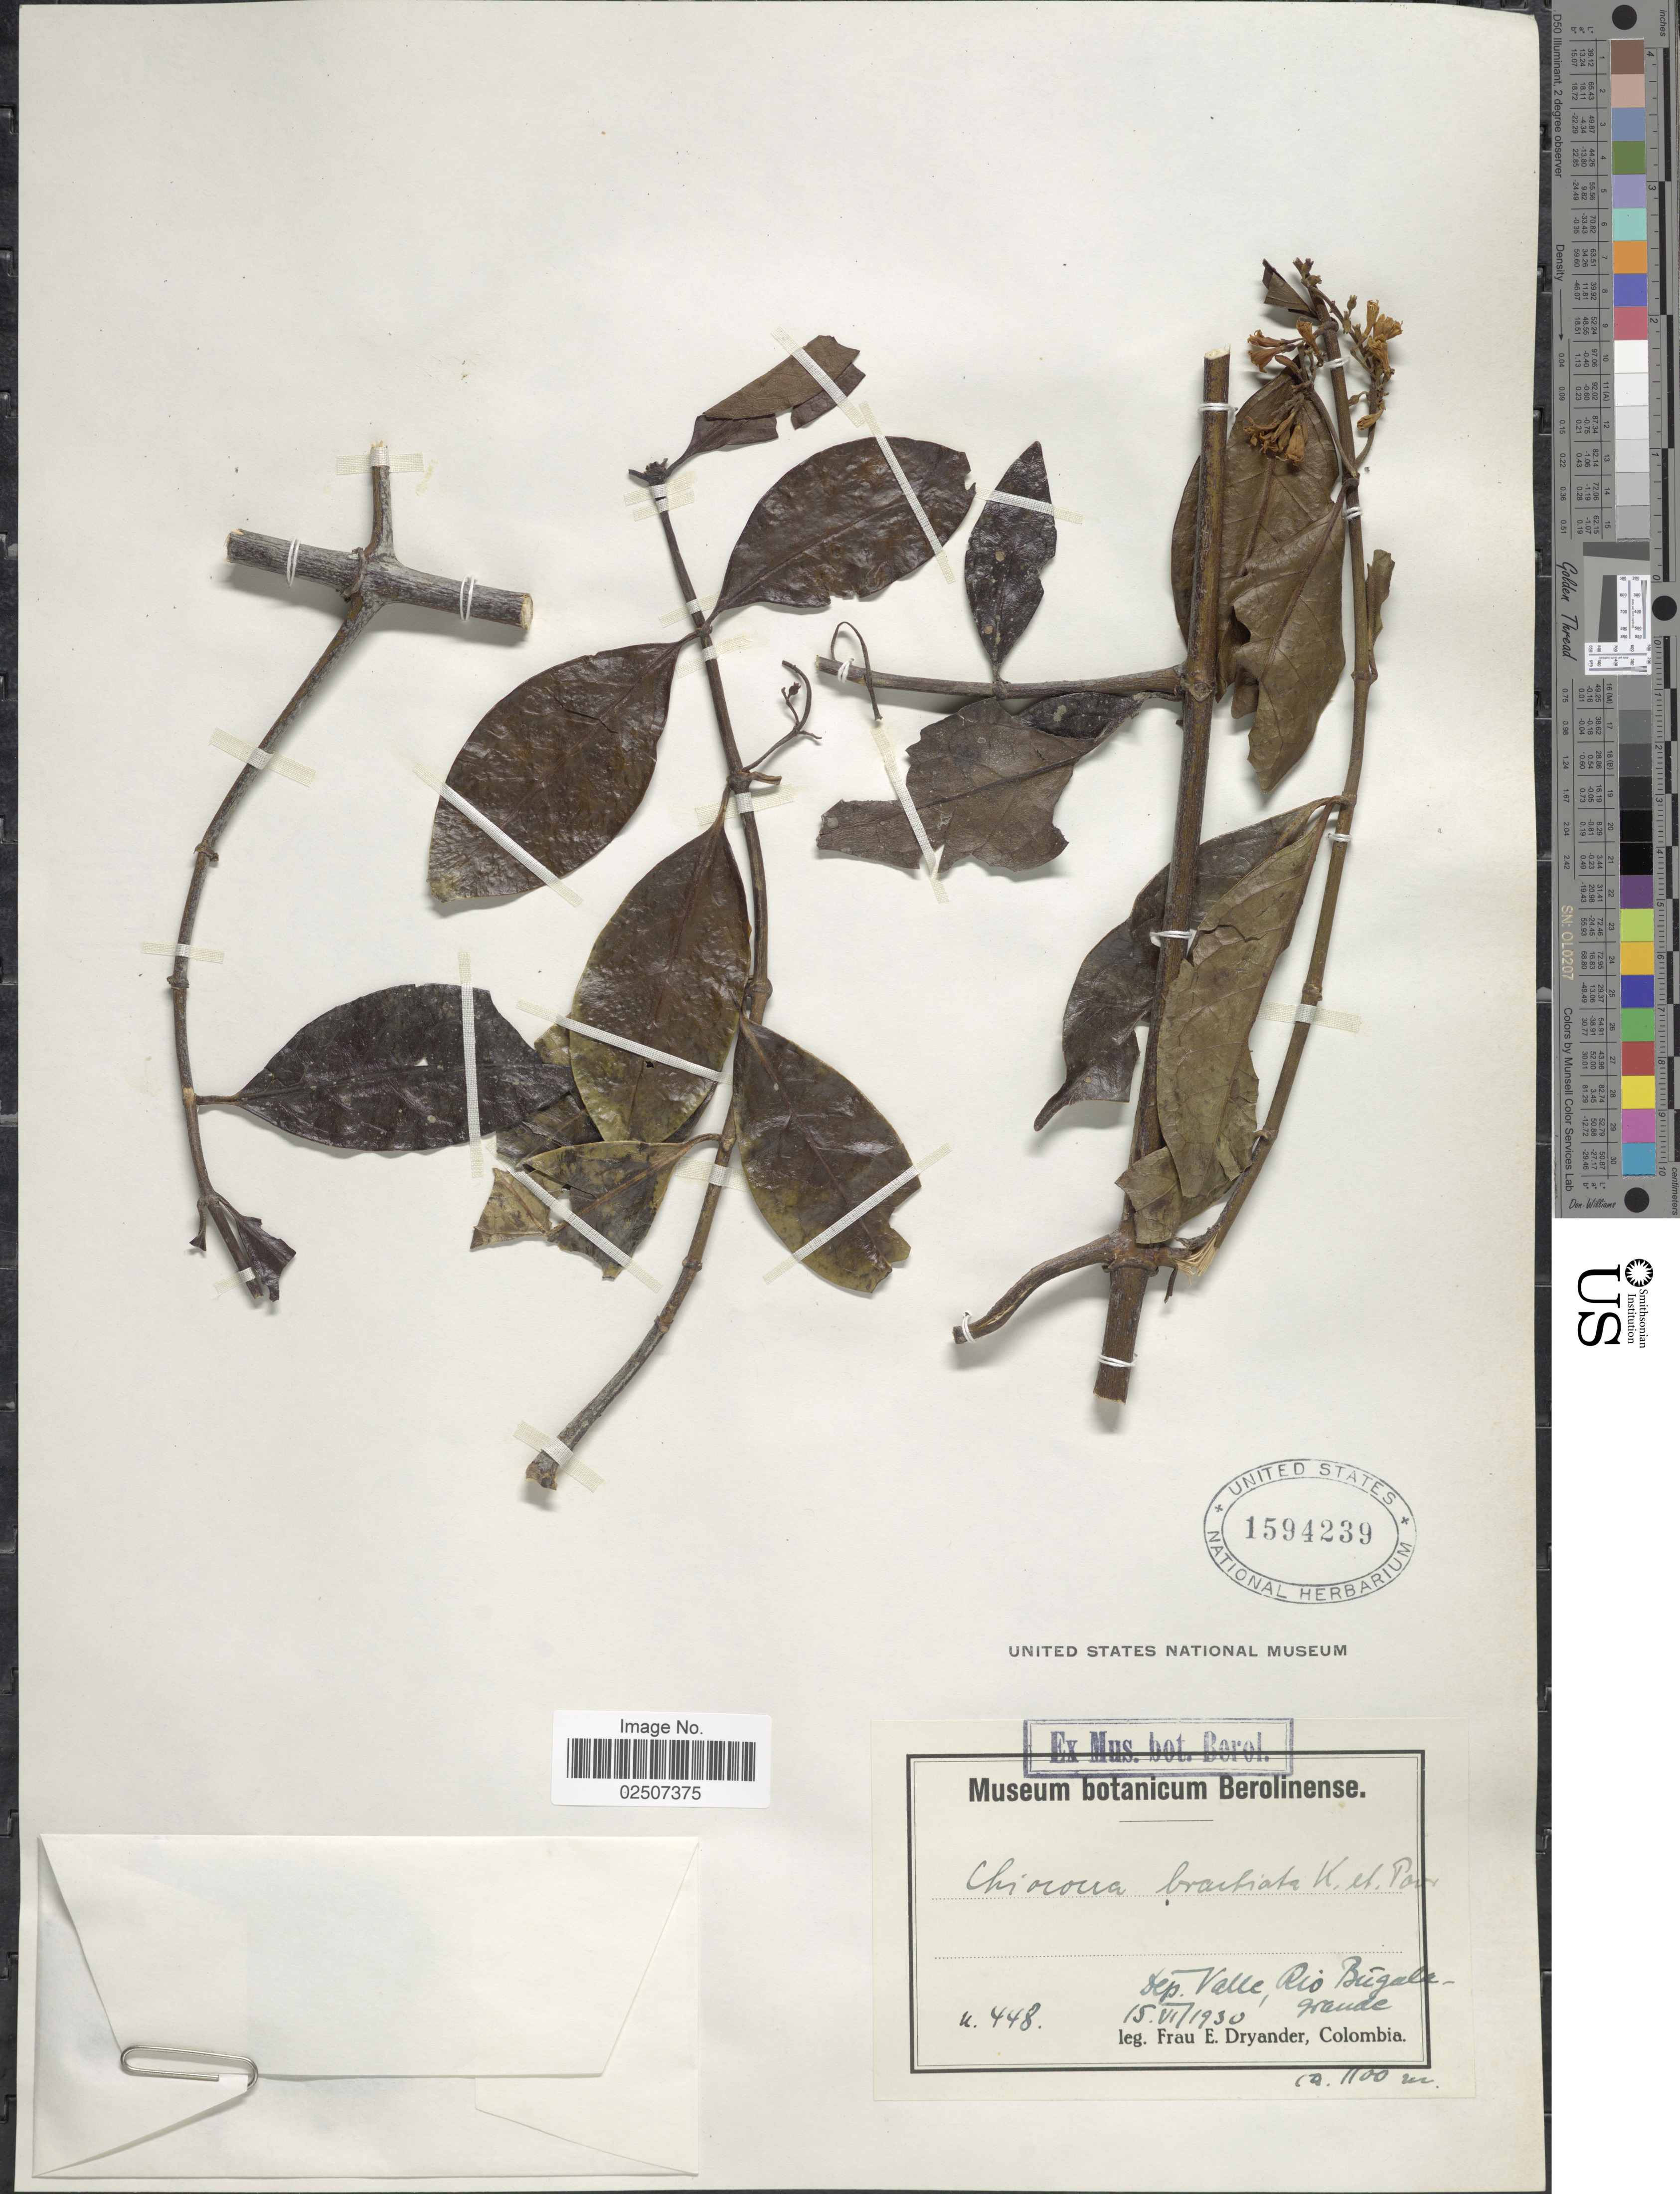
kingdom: Plantae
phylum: Tracheophyta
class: Magnoliopsida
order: Gentianales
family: Rubiaceae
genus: Chiococca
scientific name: Chiococca alba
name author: (L.) Hitchc.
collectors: F. Dryander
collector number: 448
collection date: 1930-07-15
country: Colombia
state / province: Valle del Cauca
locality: Dep. Valle, Rio Bugala grande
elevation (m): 1100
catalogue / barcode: US 1594239